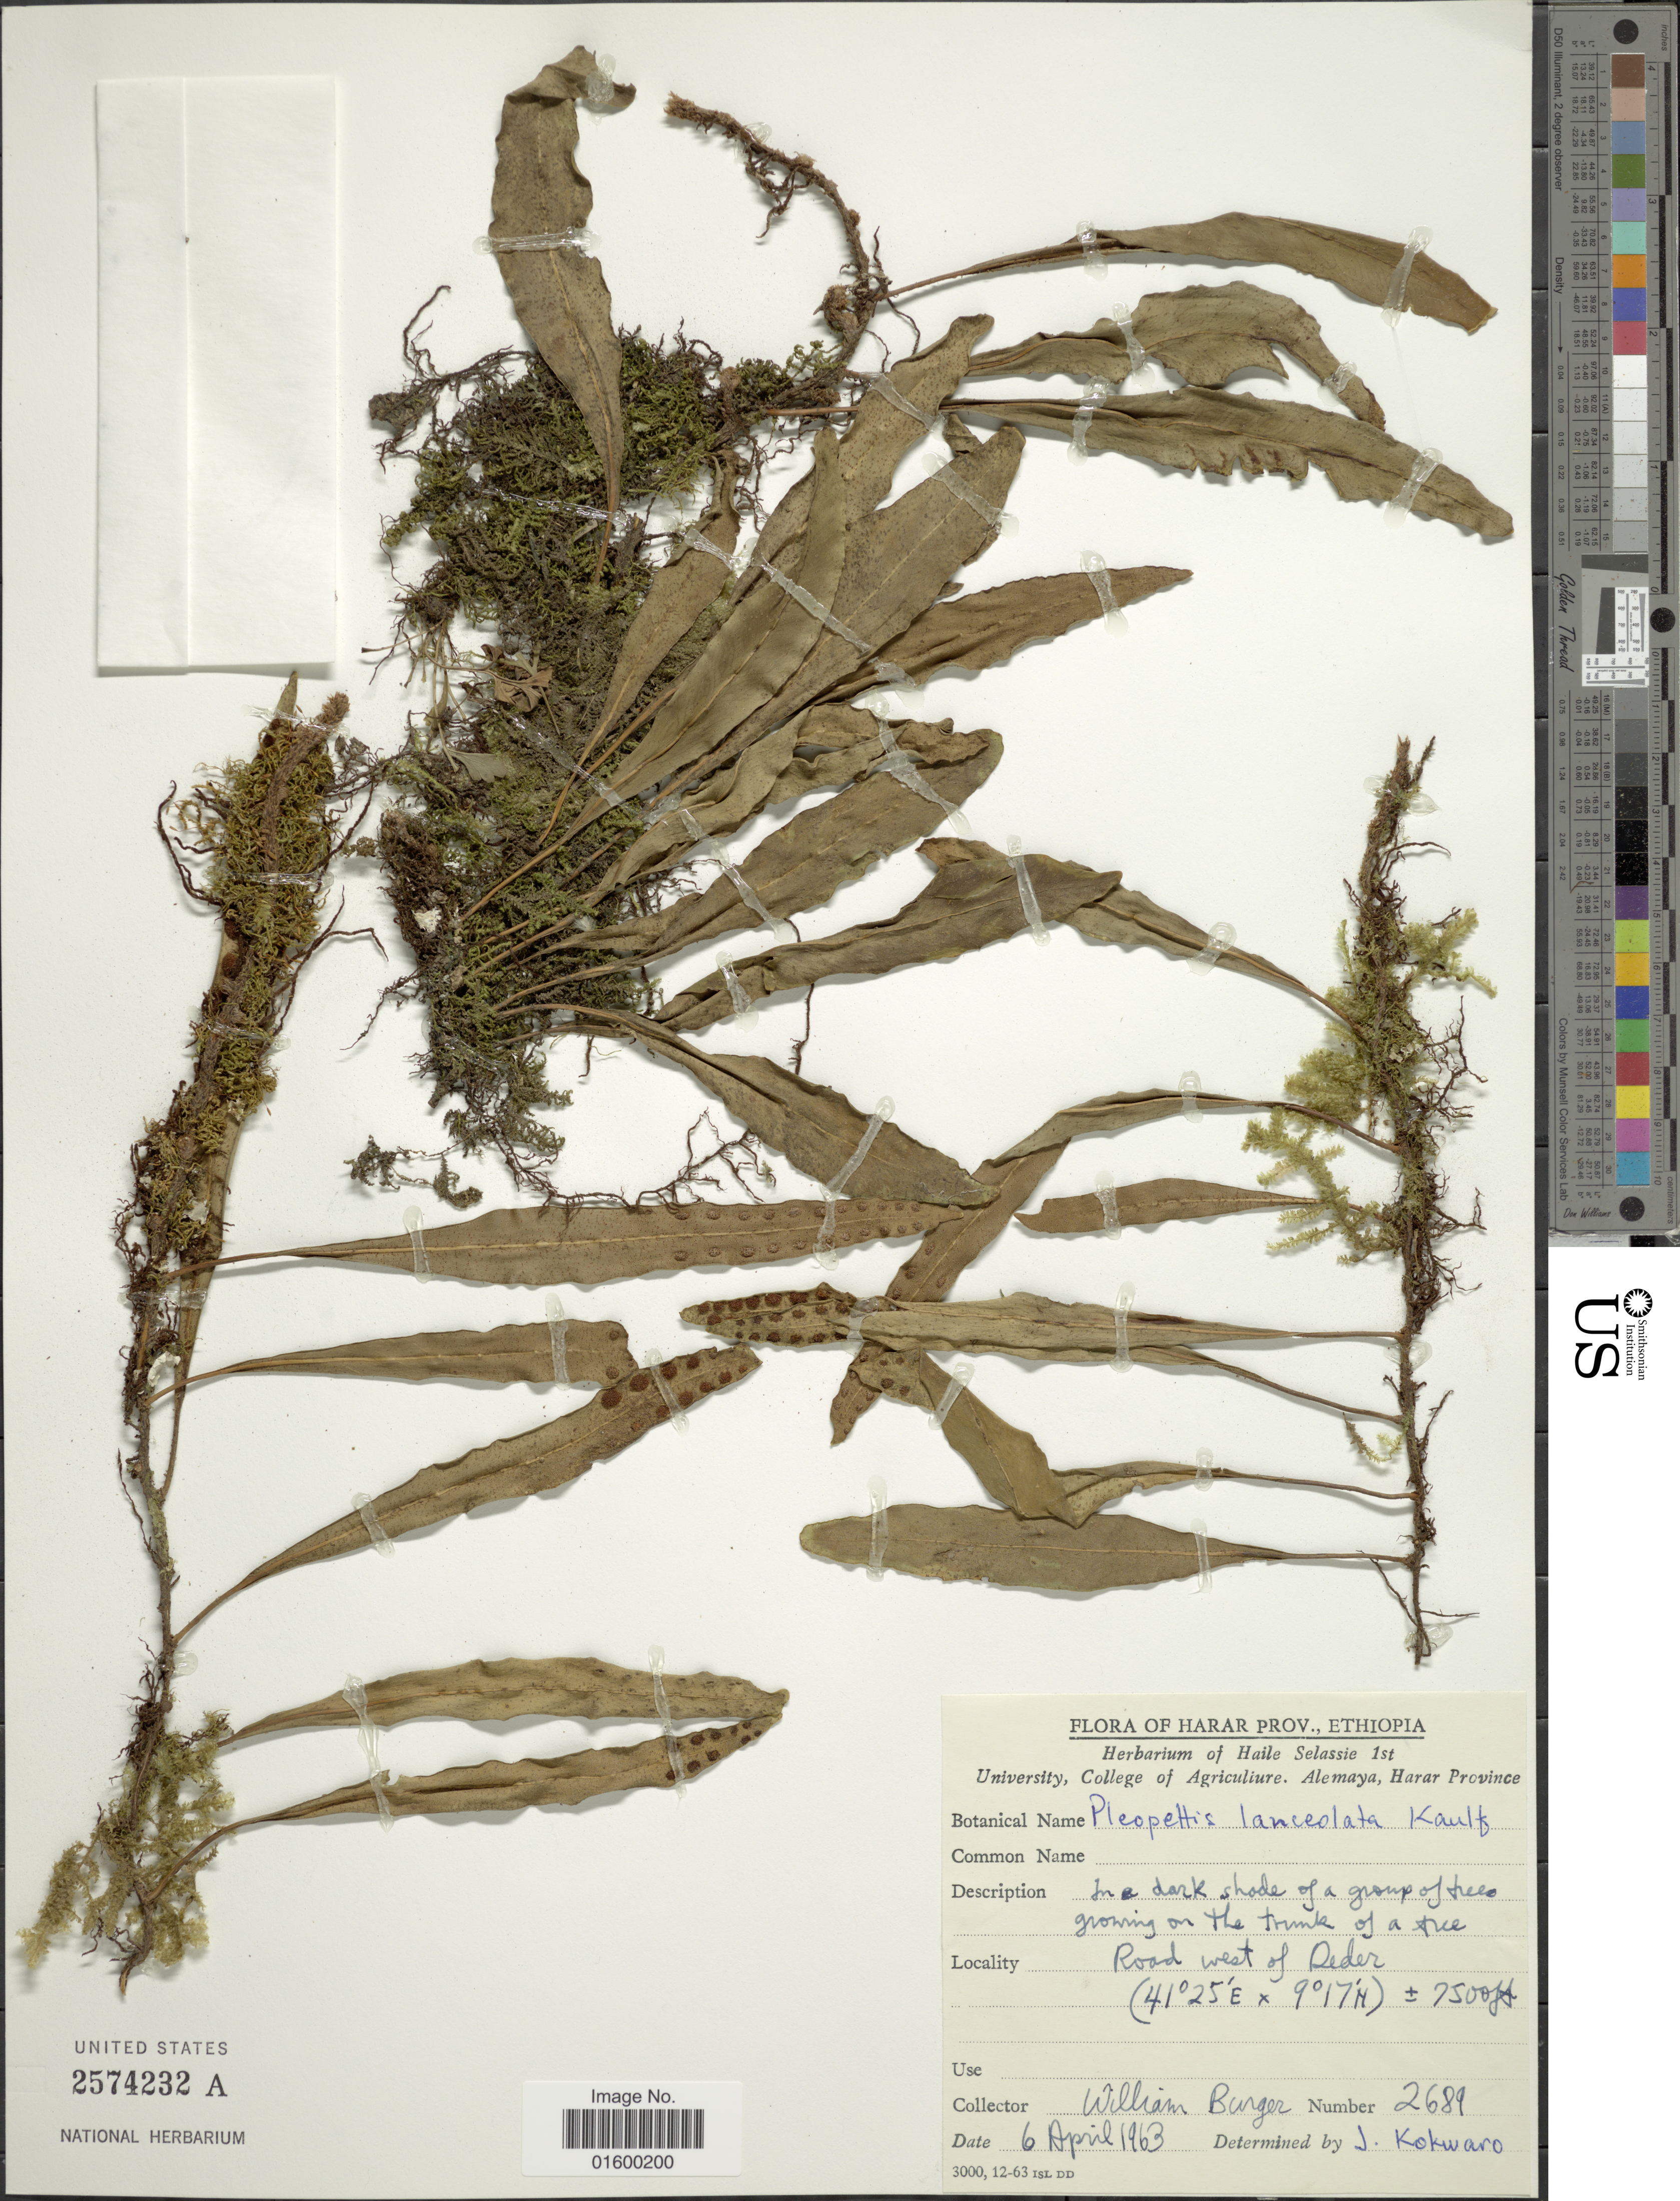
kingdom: Plantae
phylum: Tracheophyta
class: Polypodiopsida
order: Polypodiales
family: Polypodiaceae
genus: Pleopeltis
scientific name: Pleopeltis macrocarpa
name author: (Bory ex Willd.) Kaulf.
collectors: W. Burger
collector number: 2689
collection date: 1963-04-06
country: Zimbabwe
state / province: Harare (city)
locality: Harar Prov., road west of Deder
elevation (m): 2286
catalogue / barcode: US 2574232A